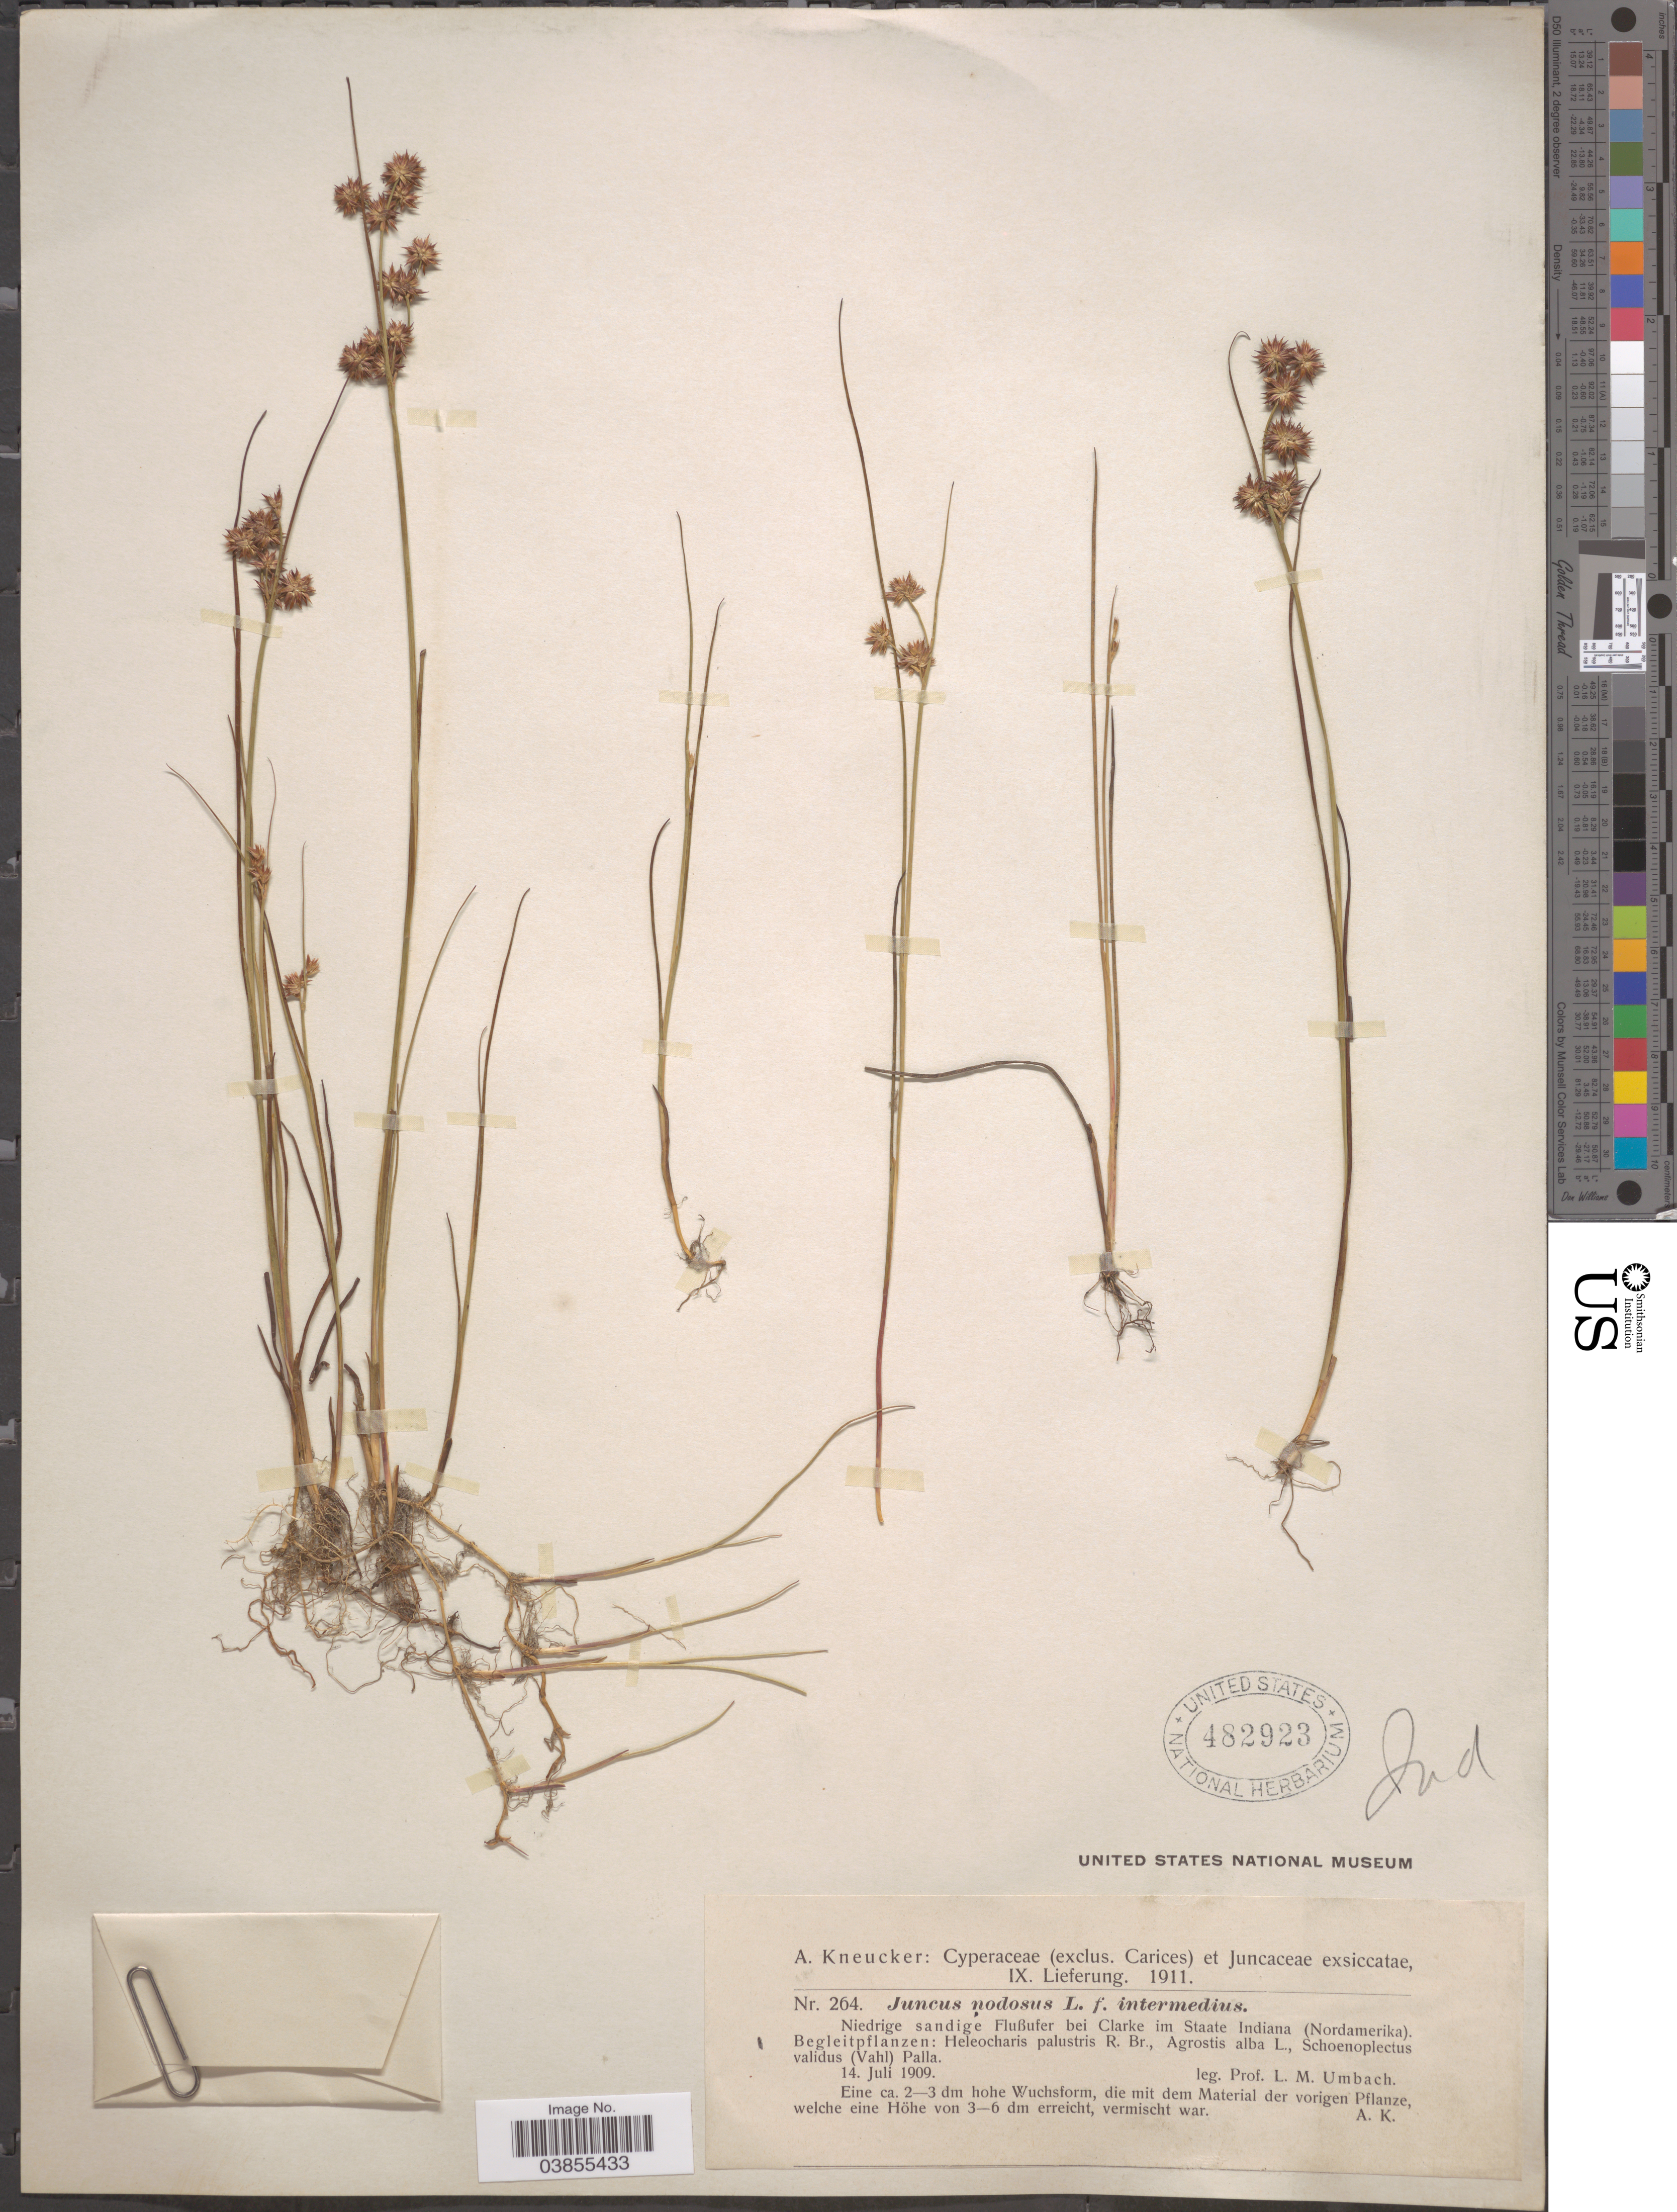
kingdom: Plantae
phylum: Tracheophyta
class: Liliopsida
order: Poales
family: Juncaceae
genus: Juncus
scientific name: Juncus nodosus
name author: L.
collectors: L. M. Umbach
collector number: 264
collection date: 1909-07-14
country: United States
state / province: Indiana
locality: Niedrige sandige Flußufer bei Clarke im Staate Indiana (Nordamerika).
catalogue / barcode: US 482923